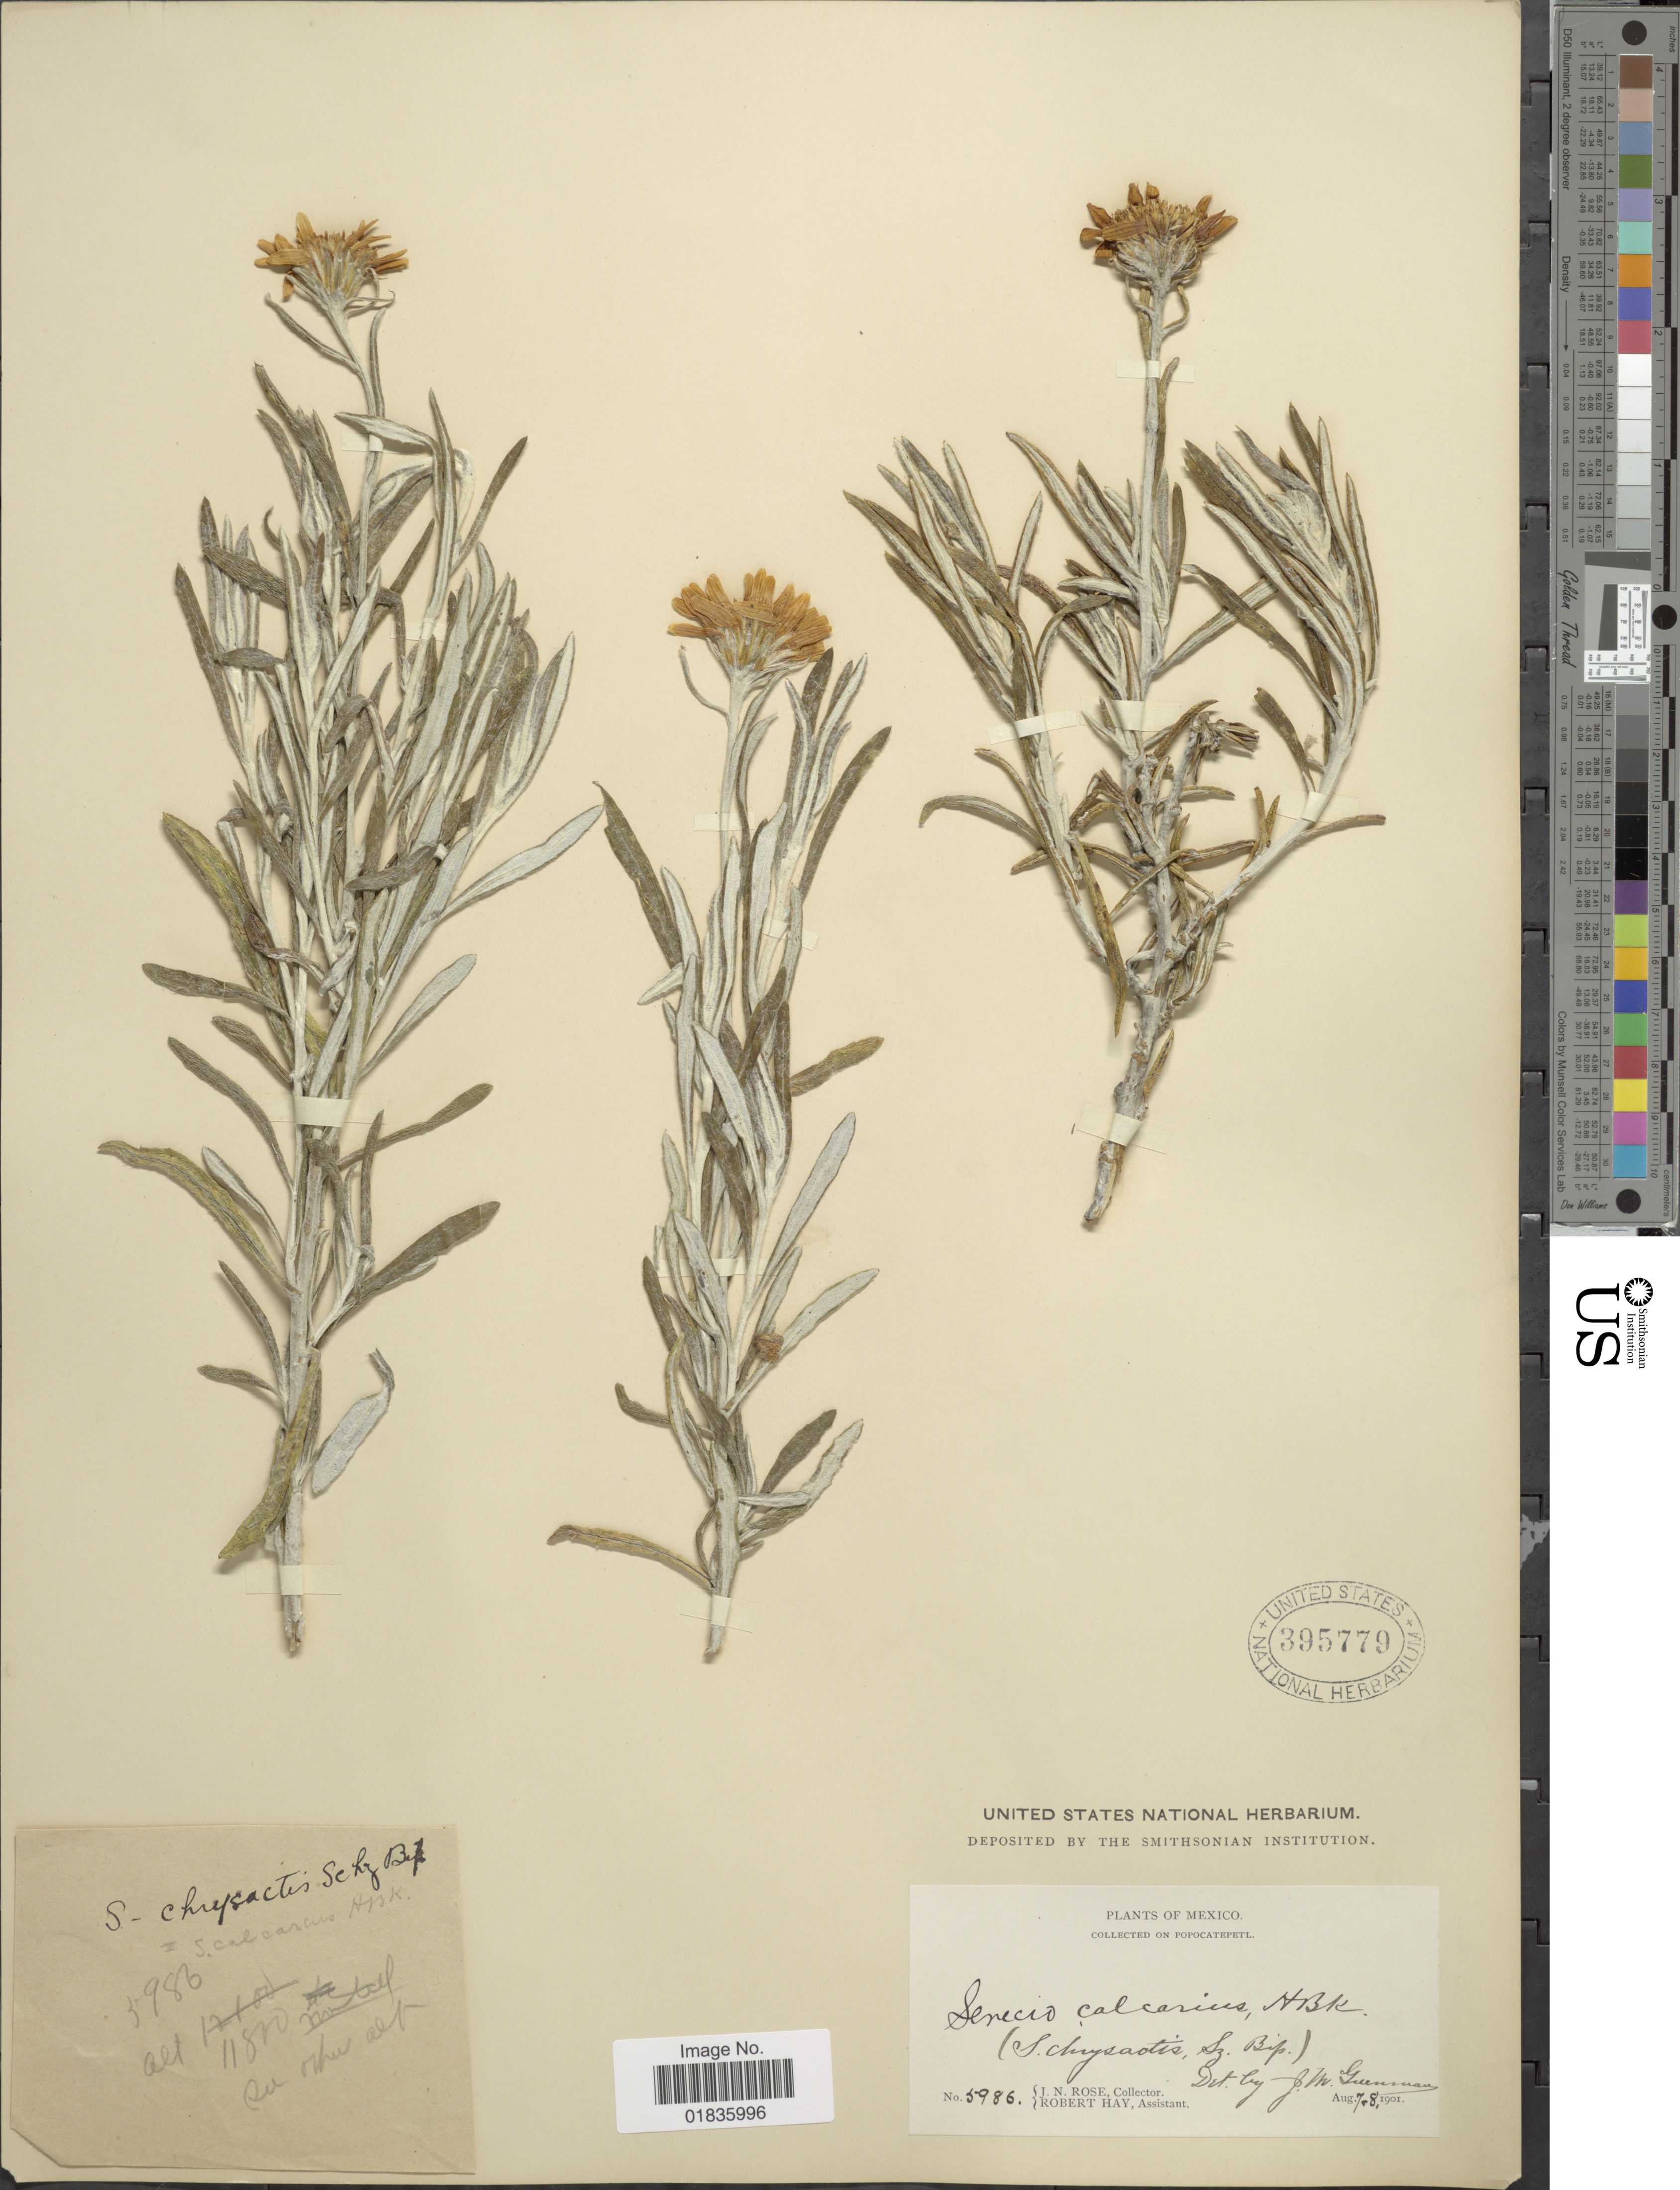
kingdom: Plantae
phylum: Tracheophyta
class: Magnoliopsida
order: Asterales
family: Asteraceae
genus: Senecio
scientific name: Senecio mairetianus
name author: DC.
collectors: J. N. Rose & R. Hay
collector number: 5986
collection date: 1901-08-07/1901-08-08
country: Mexico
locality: On Popocatepetl.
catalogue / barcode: US 395779